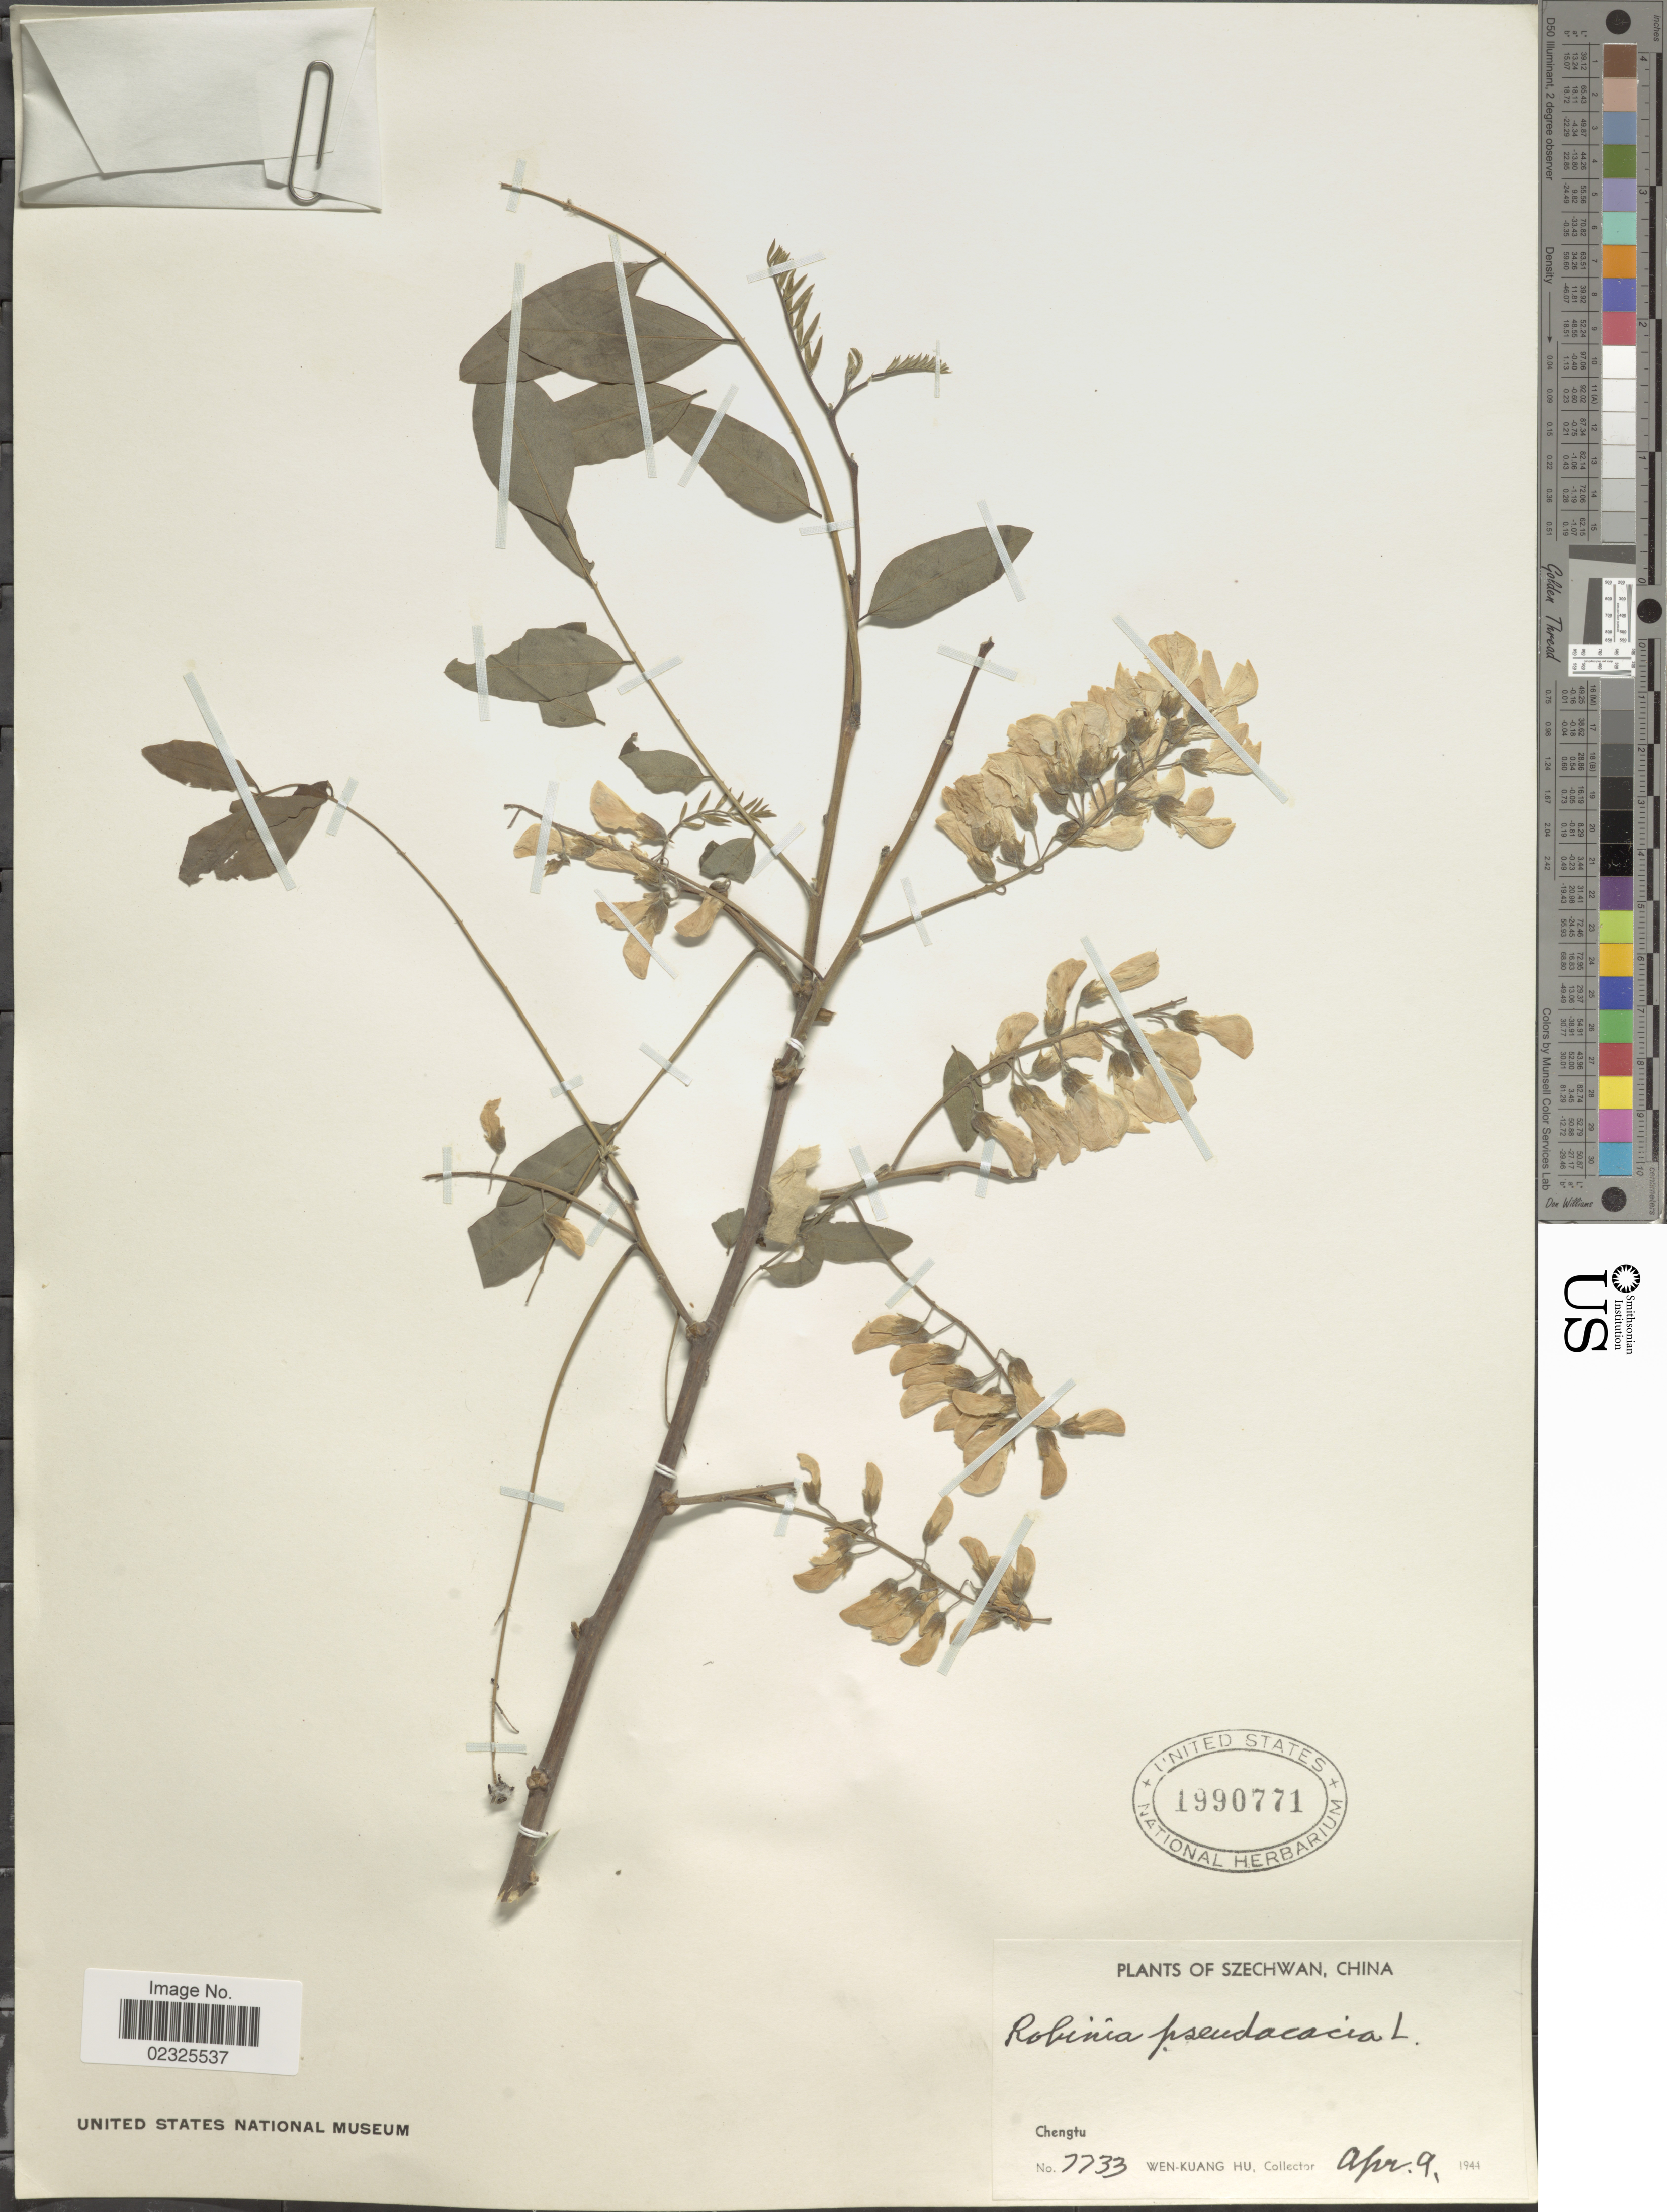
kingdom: Plantae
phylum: Tracheophyta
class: Magnoliopsida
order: Fabales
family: Fabaceae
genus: Robinia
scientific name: Robinia pseudoacacia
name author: L.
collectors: W. K. Hu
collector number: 7733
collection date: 1944-04-09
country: China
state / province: Sichuan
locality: Chengtu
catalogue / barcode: US 1990771